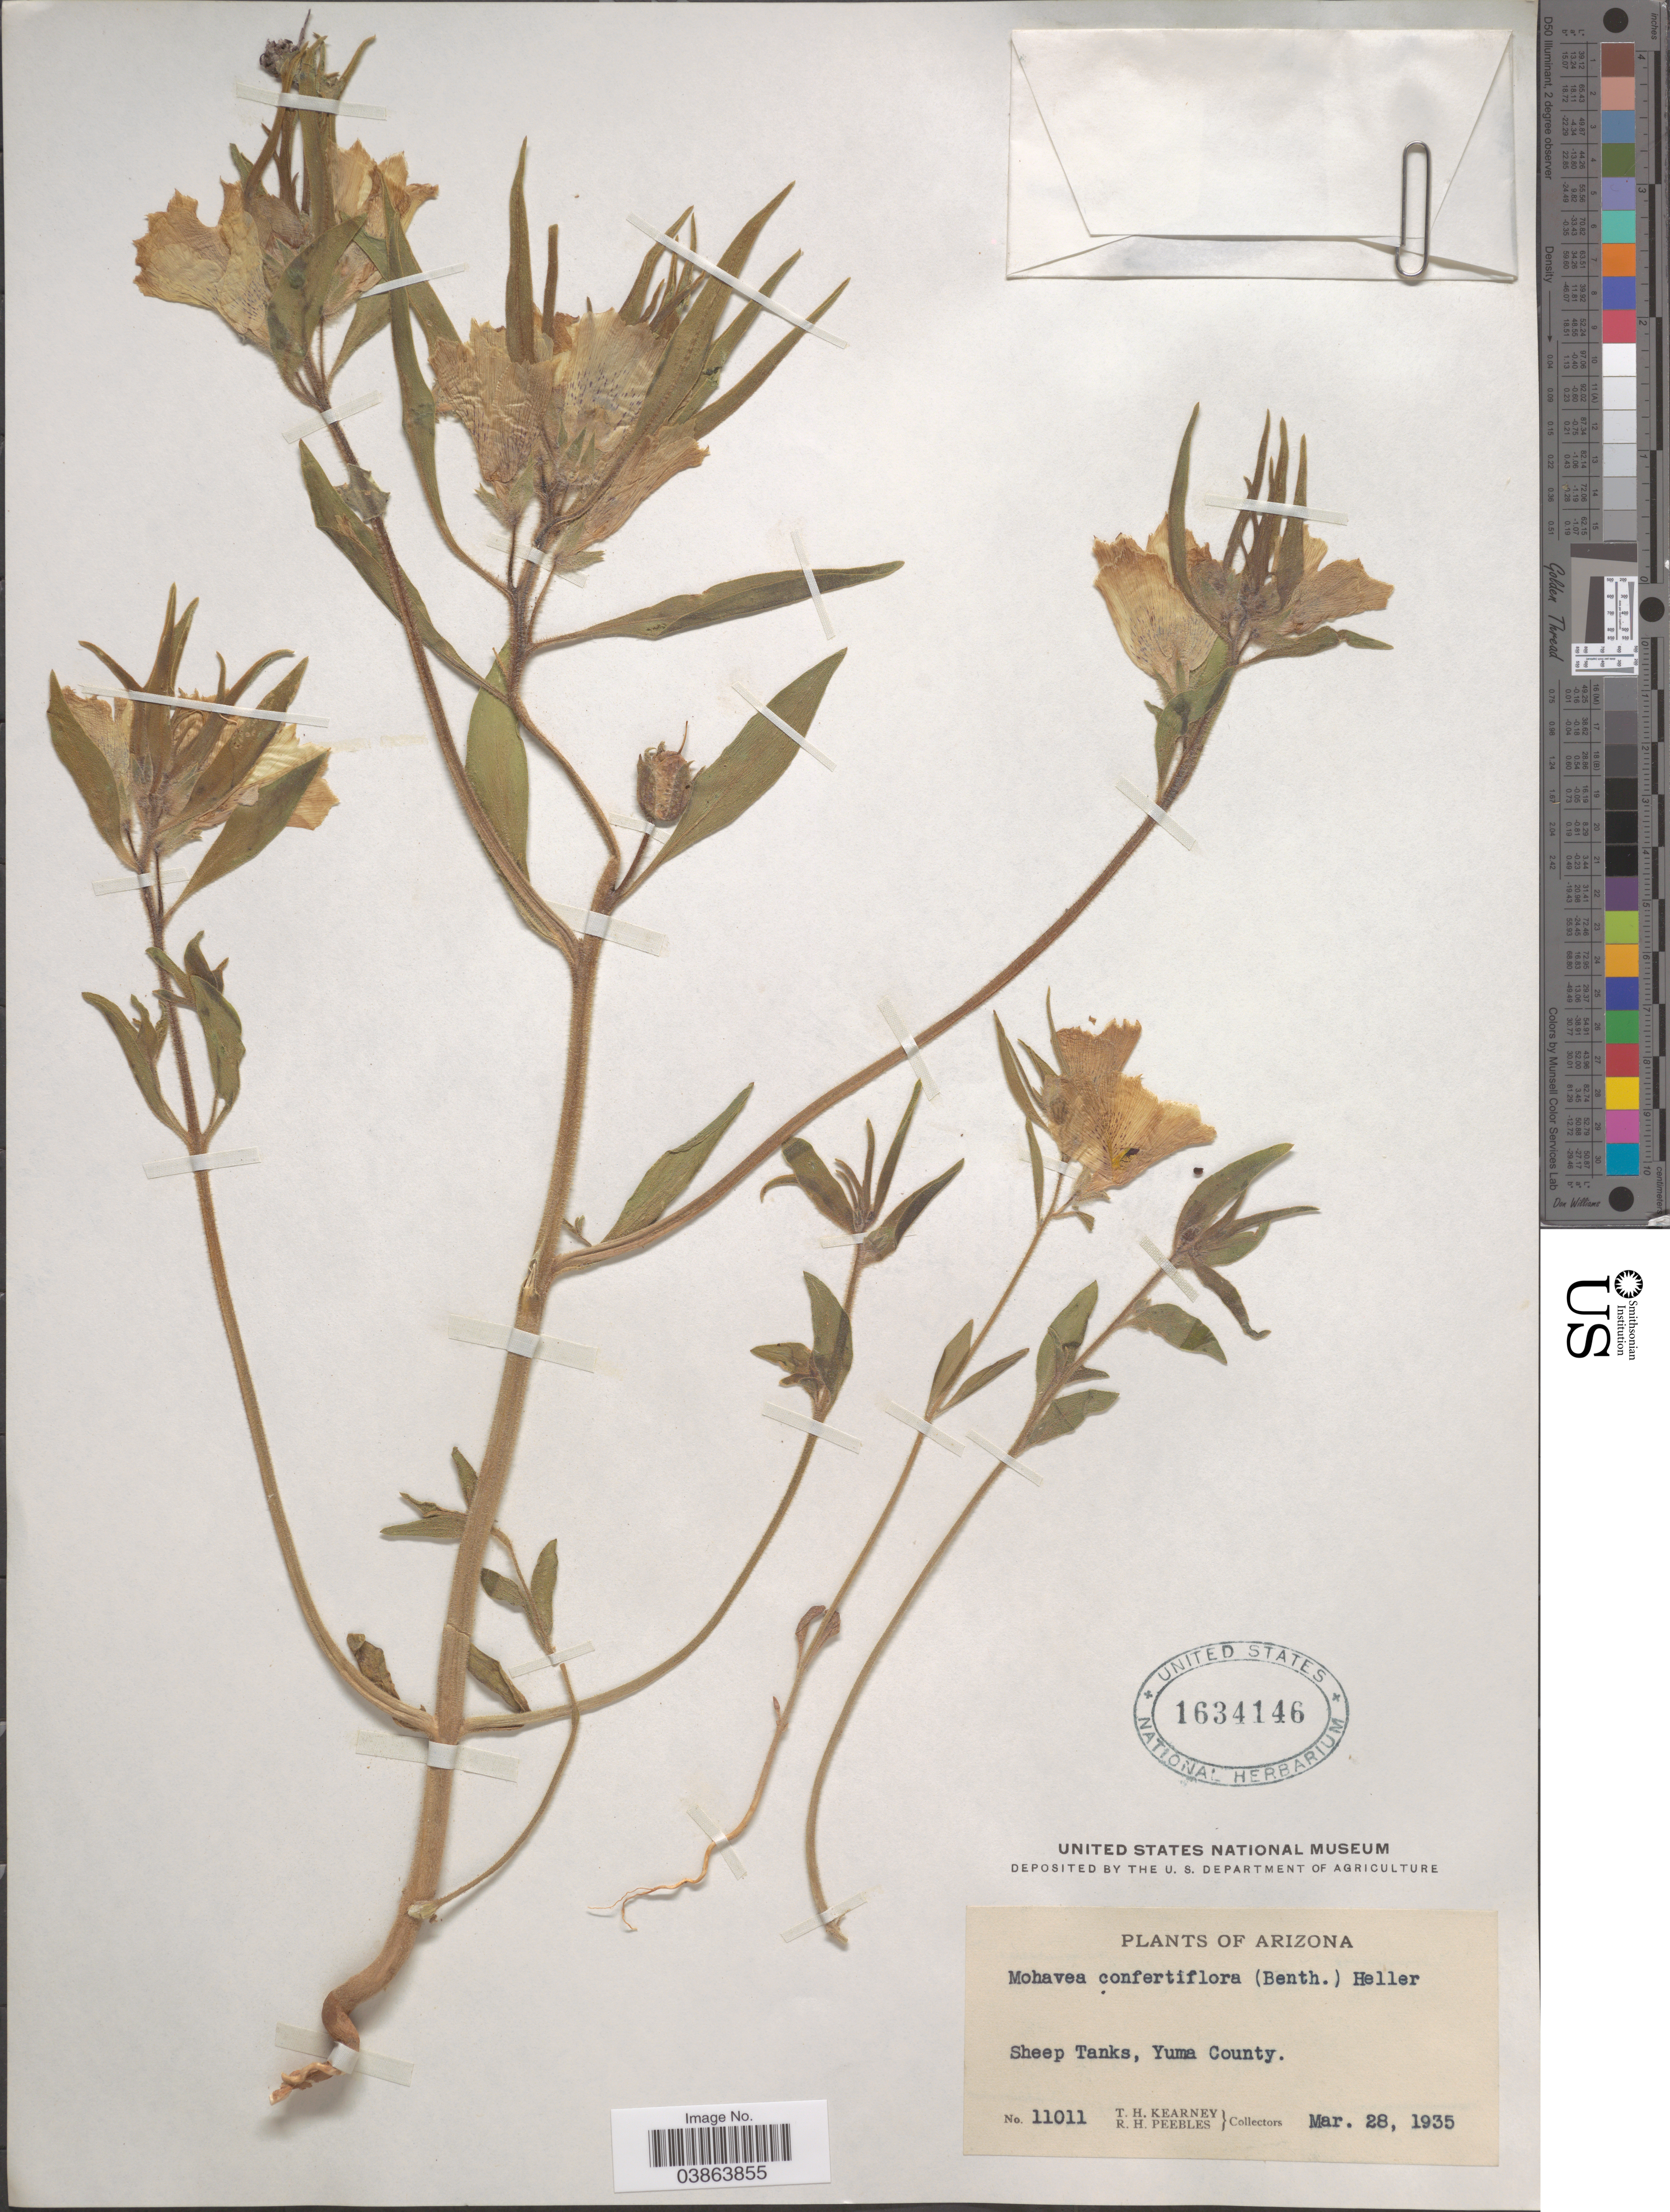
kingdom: Plantae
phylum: Tracheophyta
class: Magnoliopsida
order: Lamiales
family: Plantaginaceae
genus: Mohavea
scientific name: Mohavea confertiflora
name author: (A. DC.) A. Heller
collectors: T. H. Kearney & R. H. Peebles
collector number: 11011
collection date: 1935-03-28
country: United States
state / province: Arizona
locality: Sheep Tanks, Yuma County.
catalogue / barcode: US 1634146